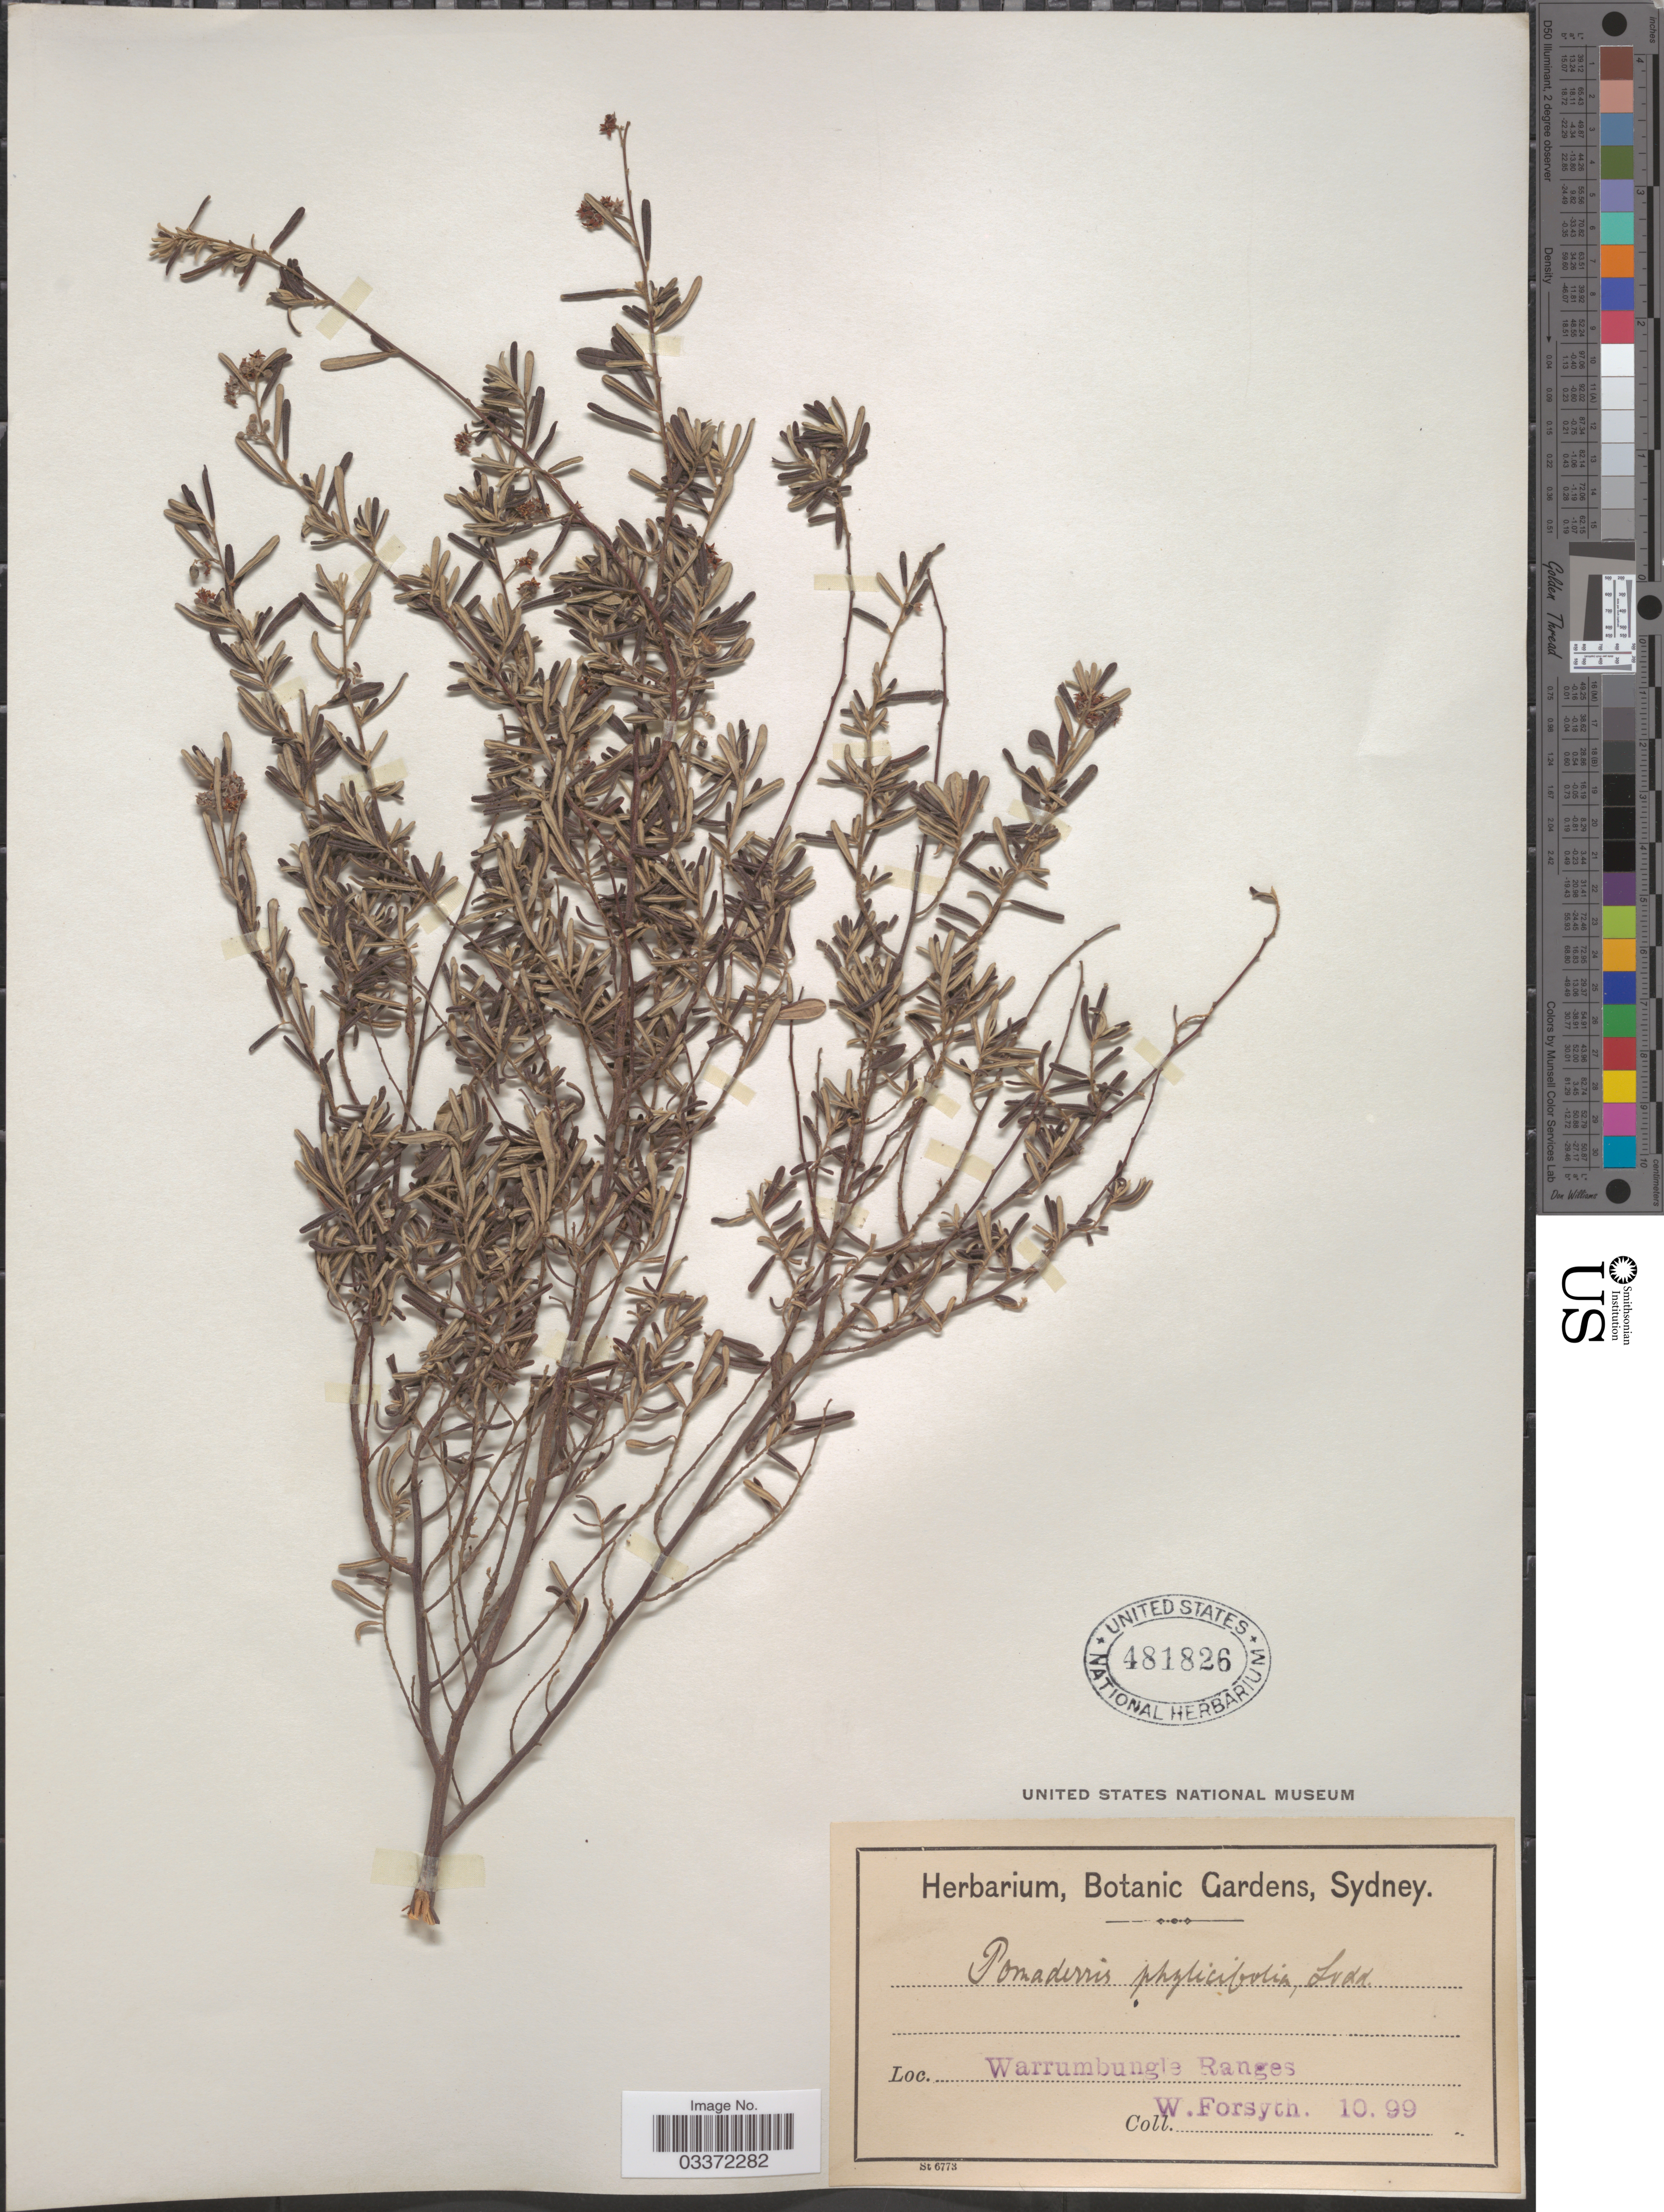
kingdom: Plantae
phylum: Tracheophyta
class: Magnoliopsida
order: Rosales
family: Rhamnaceae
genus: Pomaderris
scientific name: Pomaderris phylicifolia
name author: Link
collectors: W. Forsyth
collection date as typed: Transcribed d/m/y: /10/99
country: Australia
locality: Warrumbungle Ranges.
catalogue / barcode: US 481826